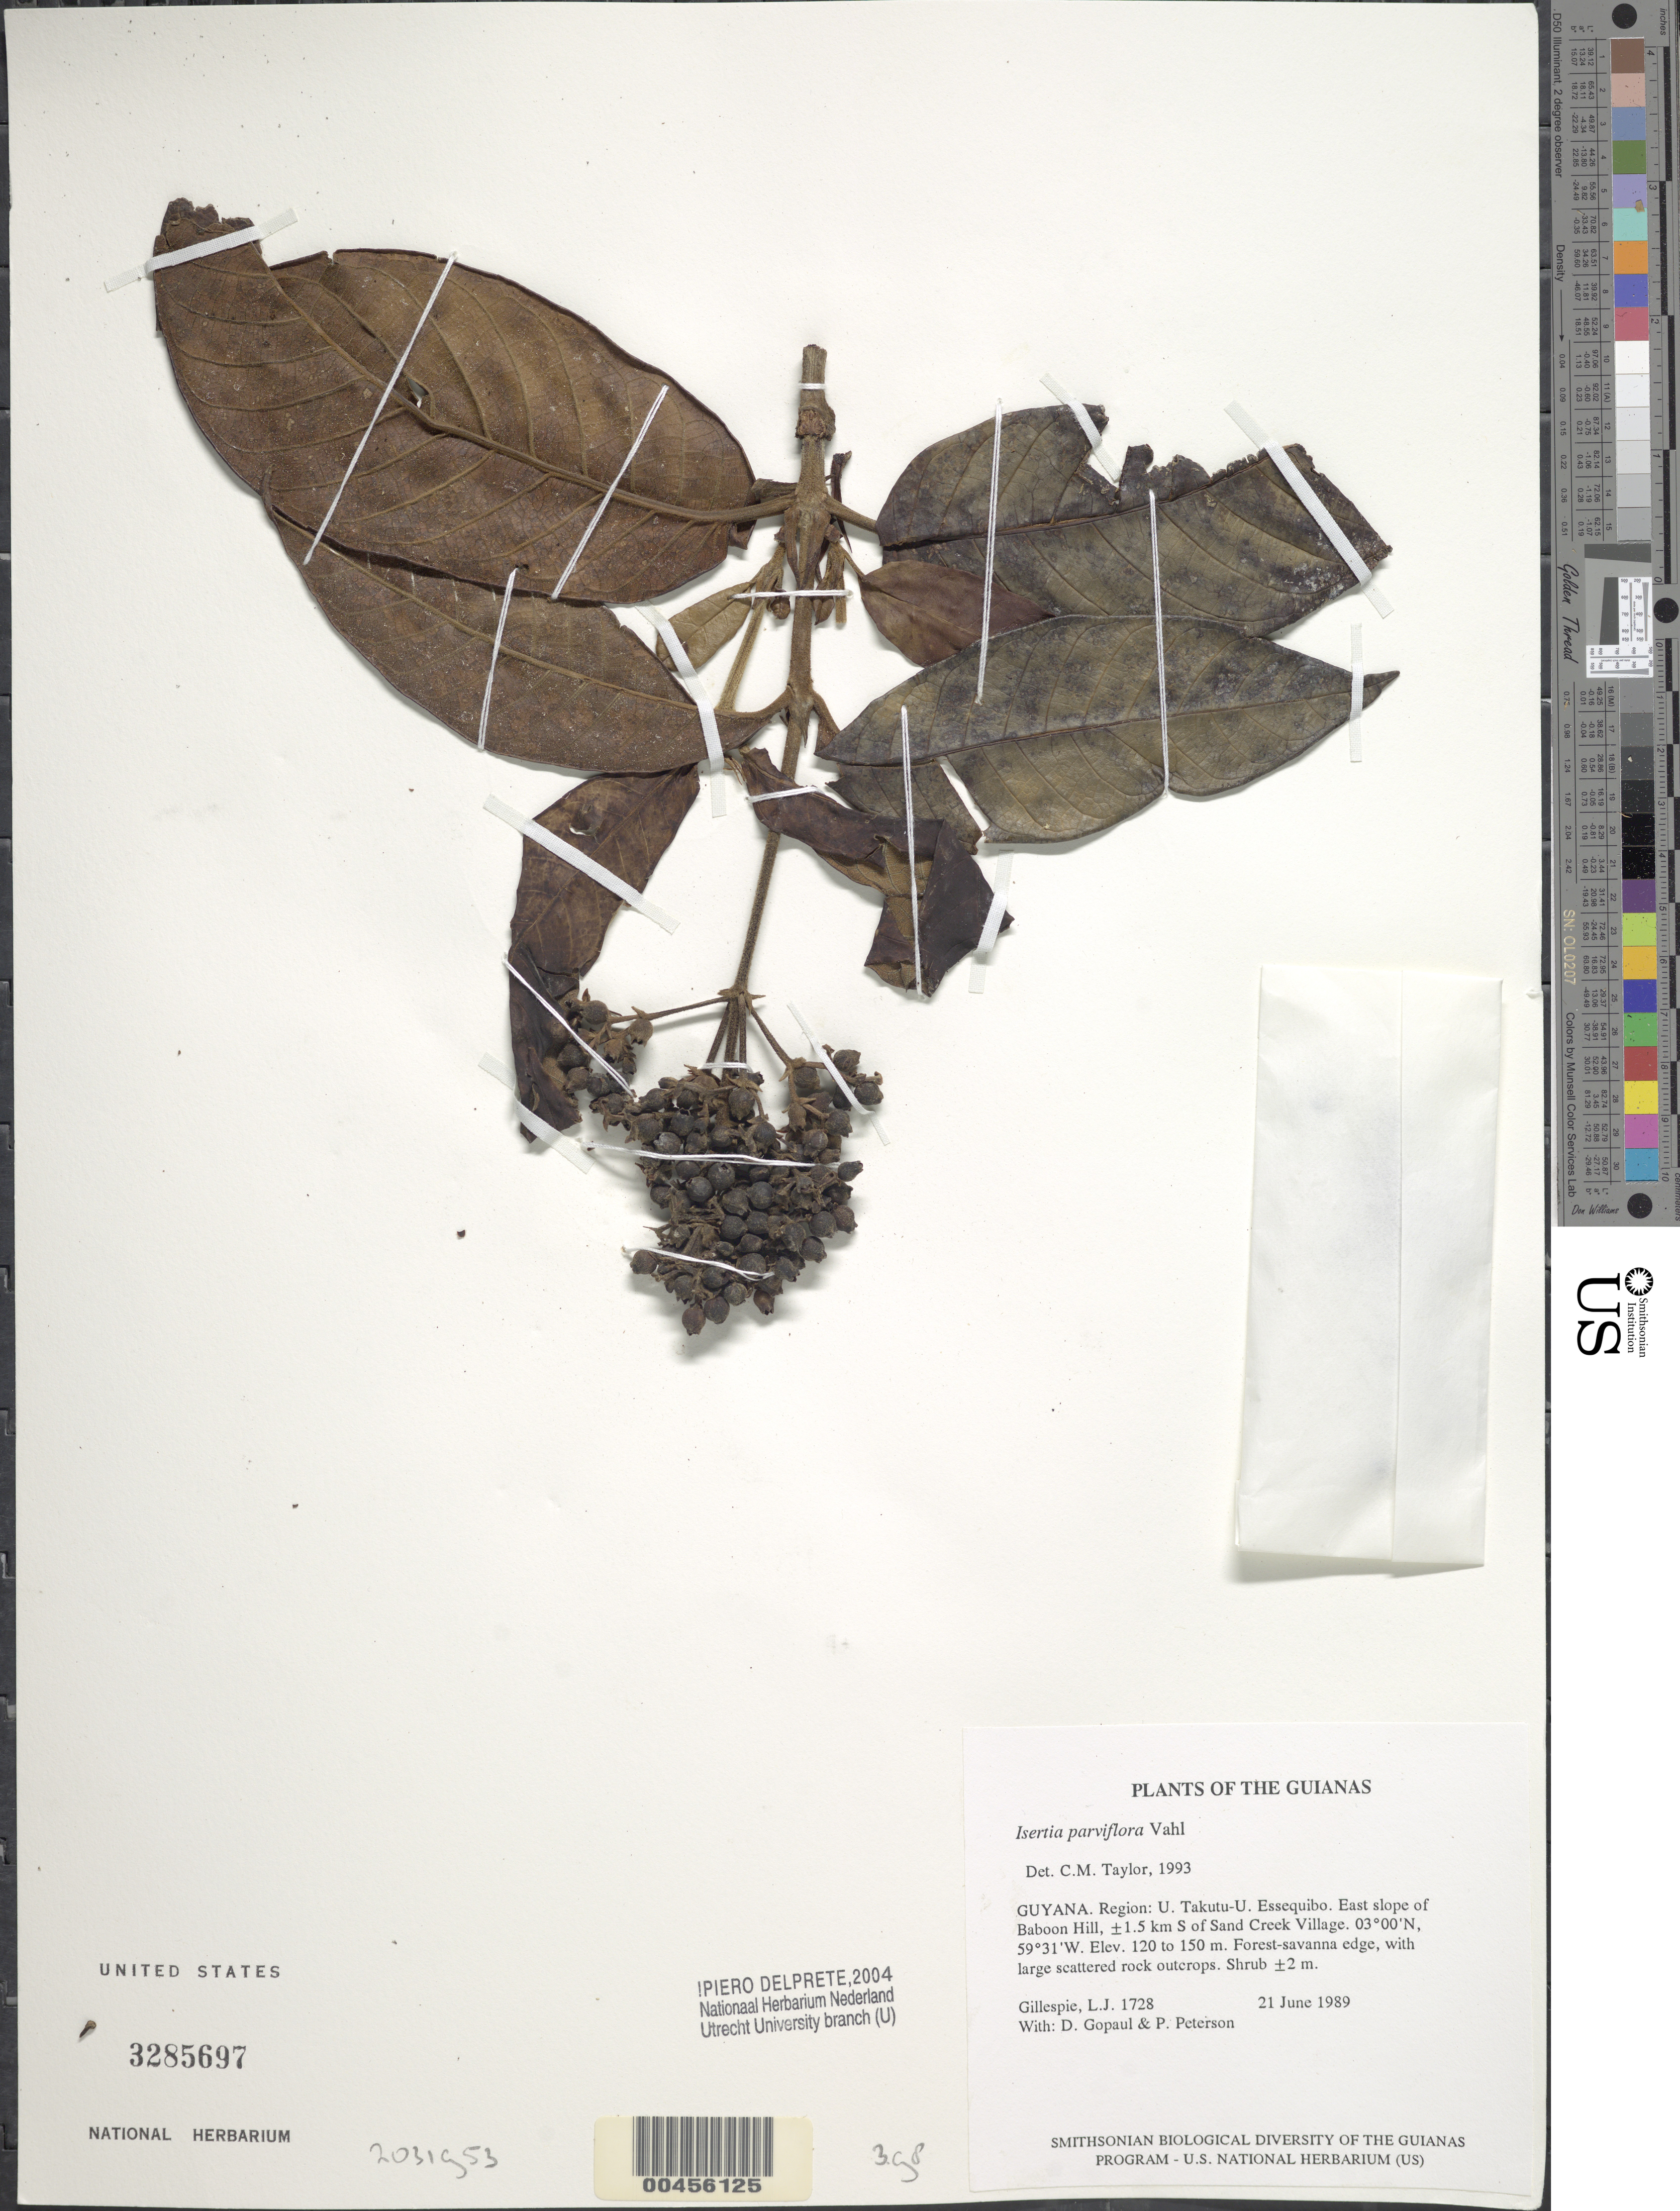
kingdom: Plantae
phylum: Tracheophyta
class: Magnoliopsida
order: Gentianales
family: Rubiaceae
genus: Isertia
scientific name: Isertia parviflora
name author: Vahl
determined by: Taylor, Charlotte M.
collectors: L. J. Gillespie, D. Gopaul & P. M. Peterson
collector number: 1728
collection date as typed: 21 June 1989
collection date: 1989-06-21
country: Guyana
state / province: U. Takutu-U. Essequibo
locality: Baboon Hill, ±1.5 km S of Sand Creek Village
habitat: East slope. Forest-savanna edge, with large scattered rock outcrops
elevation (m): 120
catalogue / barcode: US 3285697